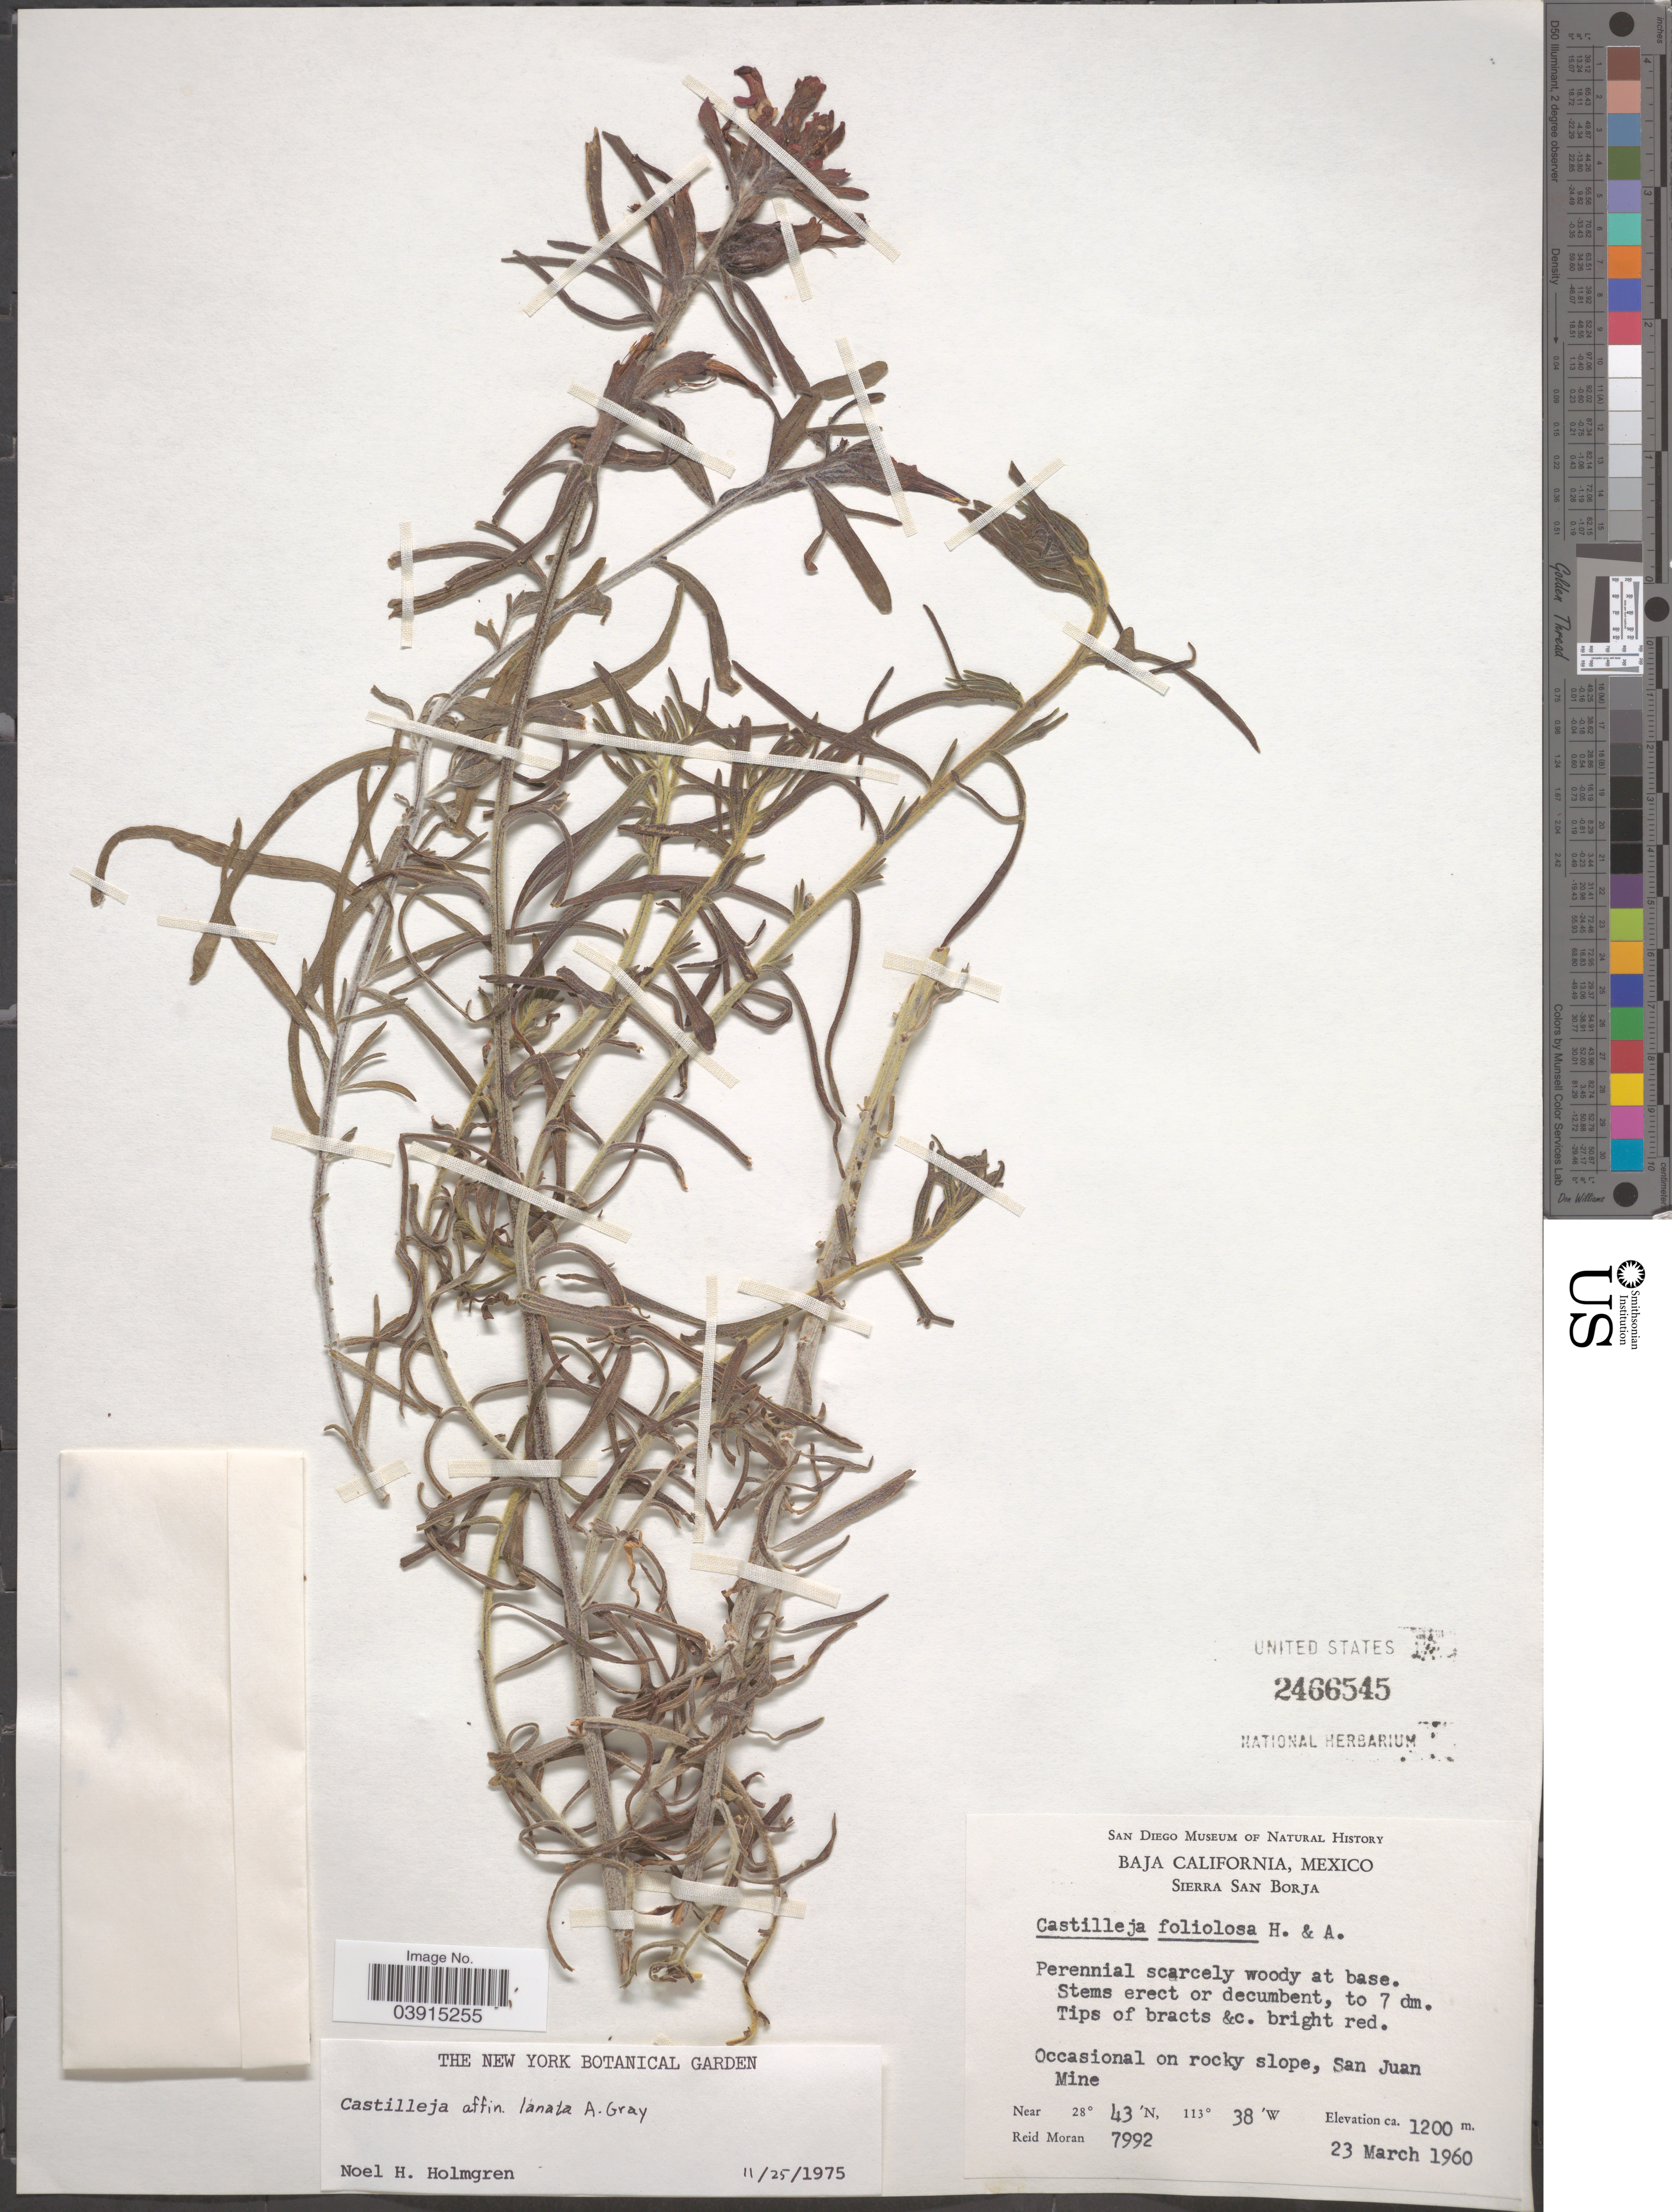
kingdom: Plantae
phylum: Tracheophyta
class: Magnoliopsida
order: Lamiales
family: Orobanchaceae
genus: Castilleja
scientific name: Castilleja lanata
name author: A. Gray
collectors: R. V. Moran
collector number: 7992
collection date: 1960-03-23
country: Mexico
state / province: Baja California Norte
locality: Sierra San Borja. San Juan Mine.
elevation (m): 1200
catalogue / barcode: US 2466545